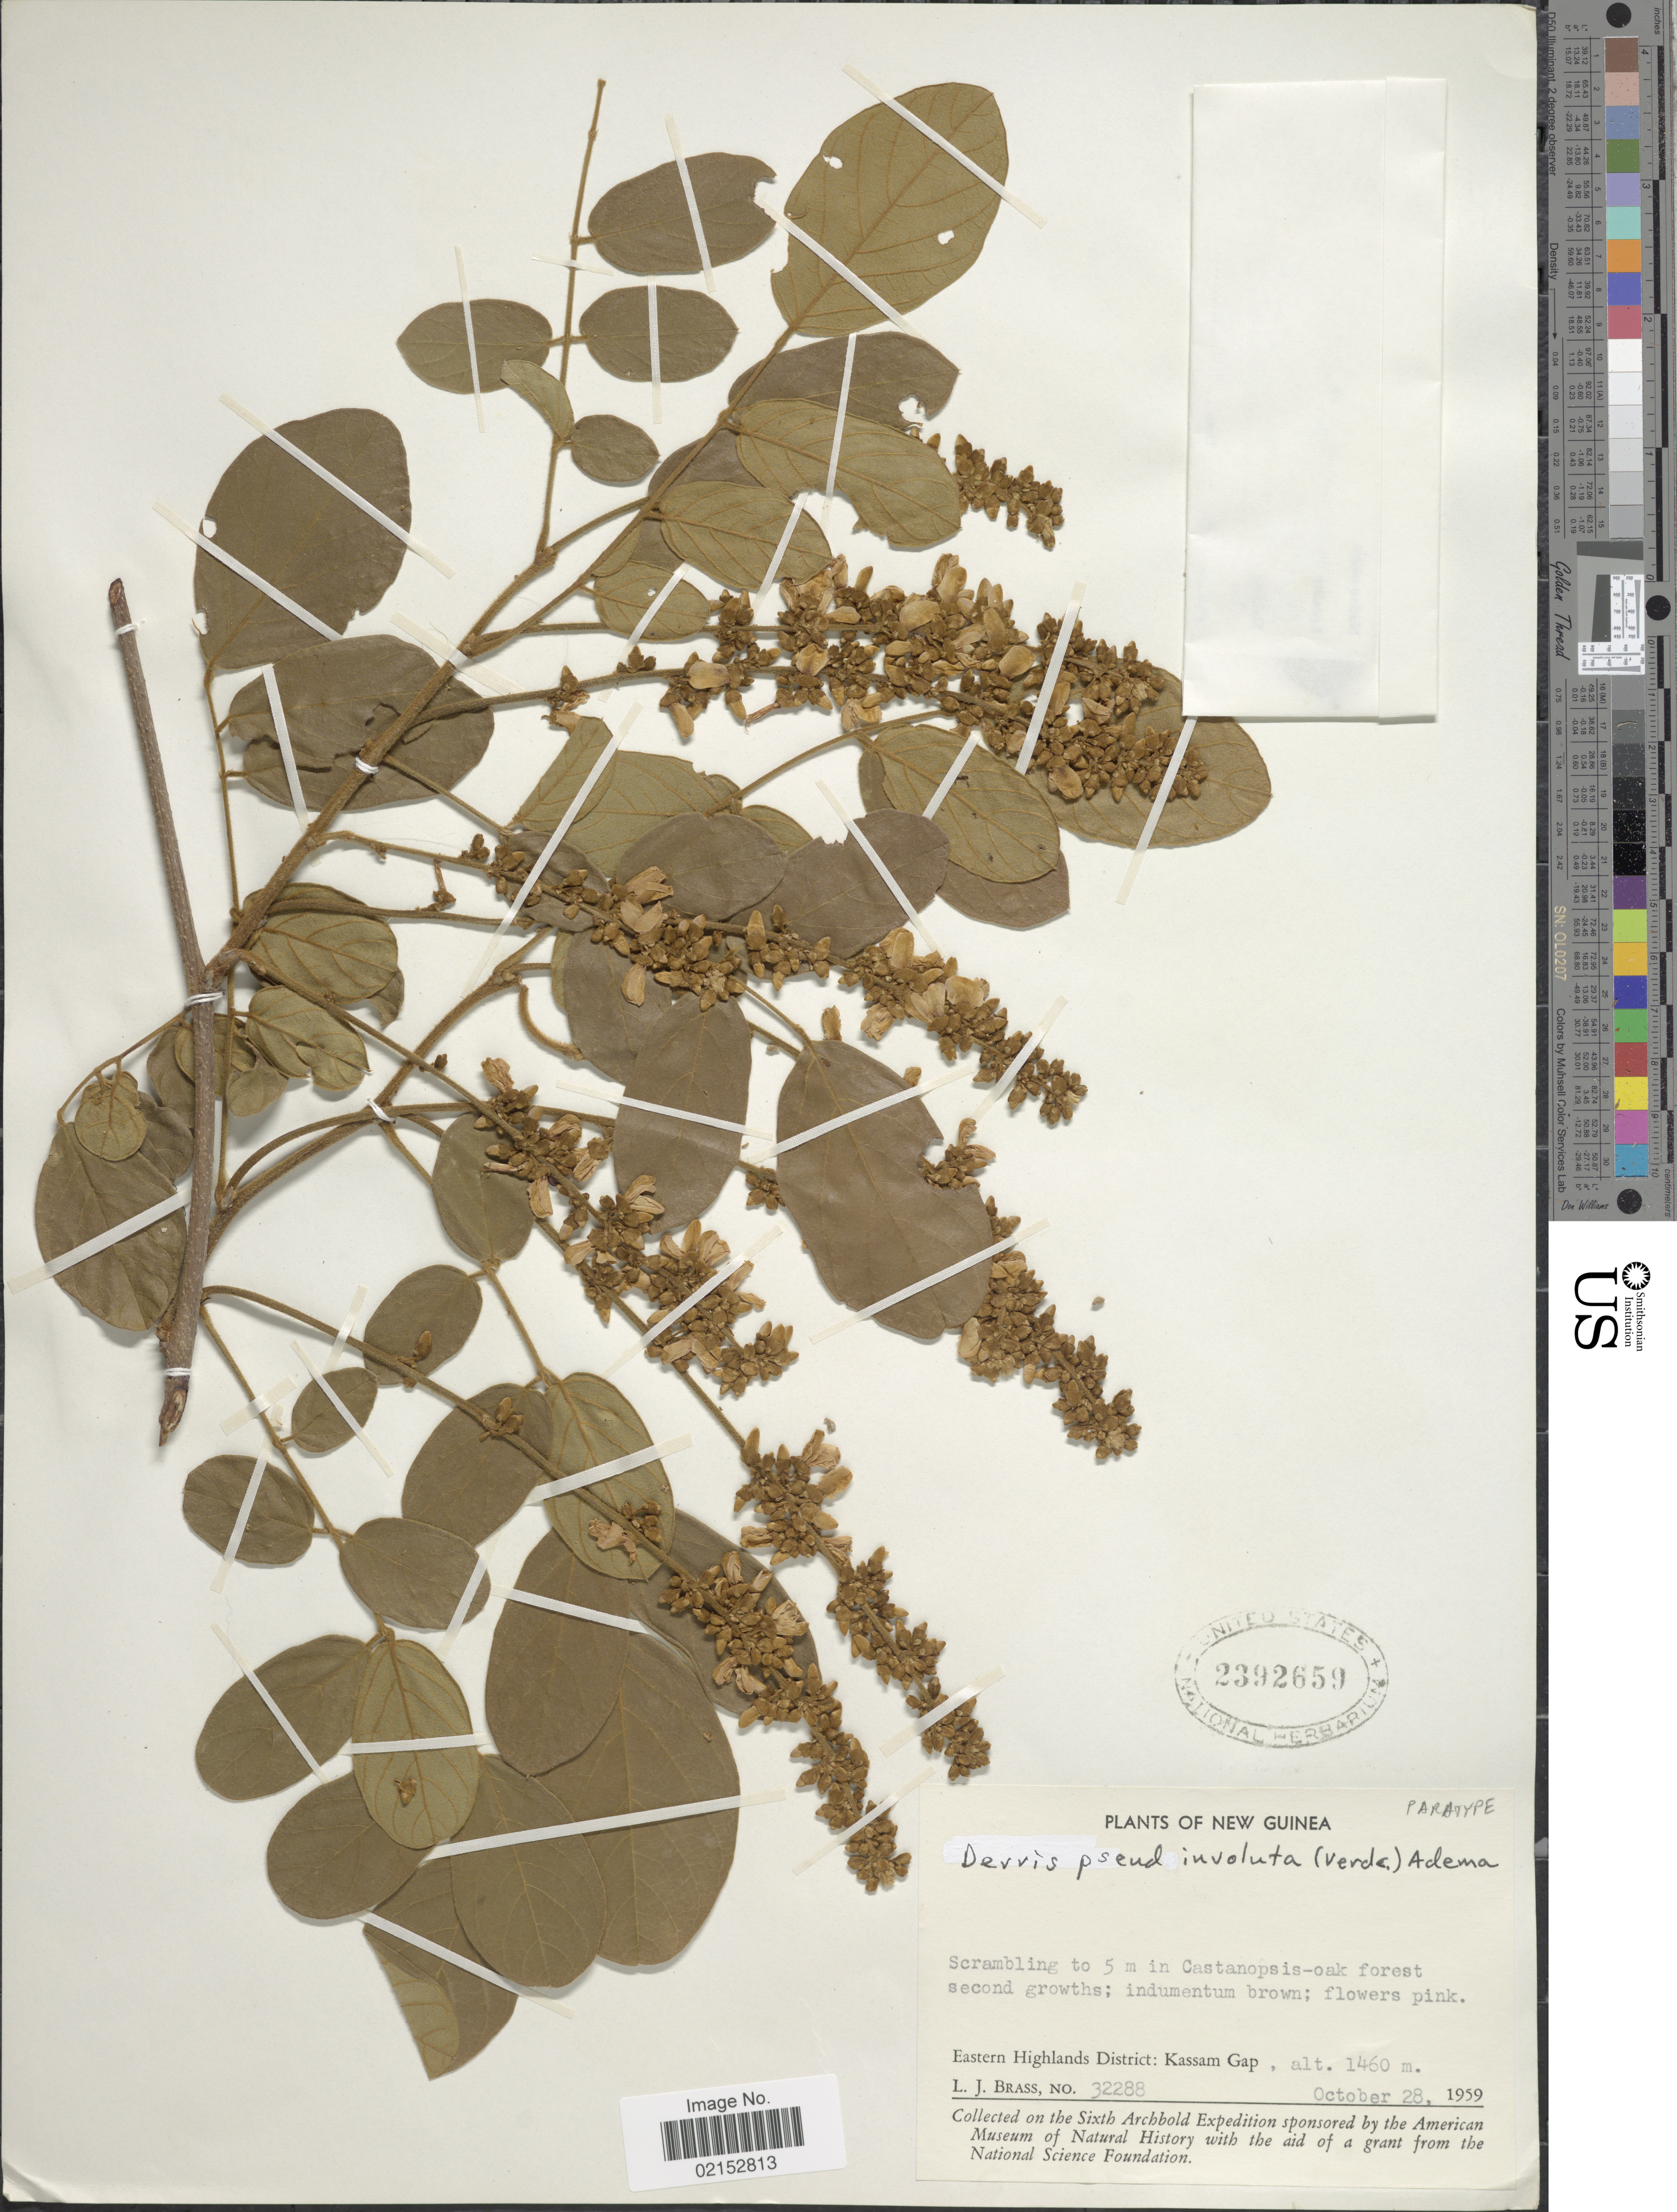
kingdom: Plantae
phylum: Tracheophyta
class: Magnoliopsida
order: Fabales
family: Fabaceae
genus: Brachypterum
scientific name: Brachypterum pseudinvolutum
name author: (Verdc.) Adema & Sirich.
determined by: Strong, Mark T., (BOT), Smithsonian Institution - National Museum of Natural History (UNITED STATES)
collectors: L. J. Brass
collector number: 32288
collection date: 1959-10-28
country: Papua New Guinea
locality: New Guinea, Eastern Highlands Districts, Kassam Gap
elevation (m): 1460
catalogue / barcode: US 2392659